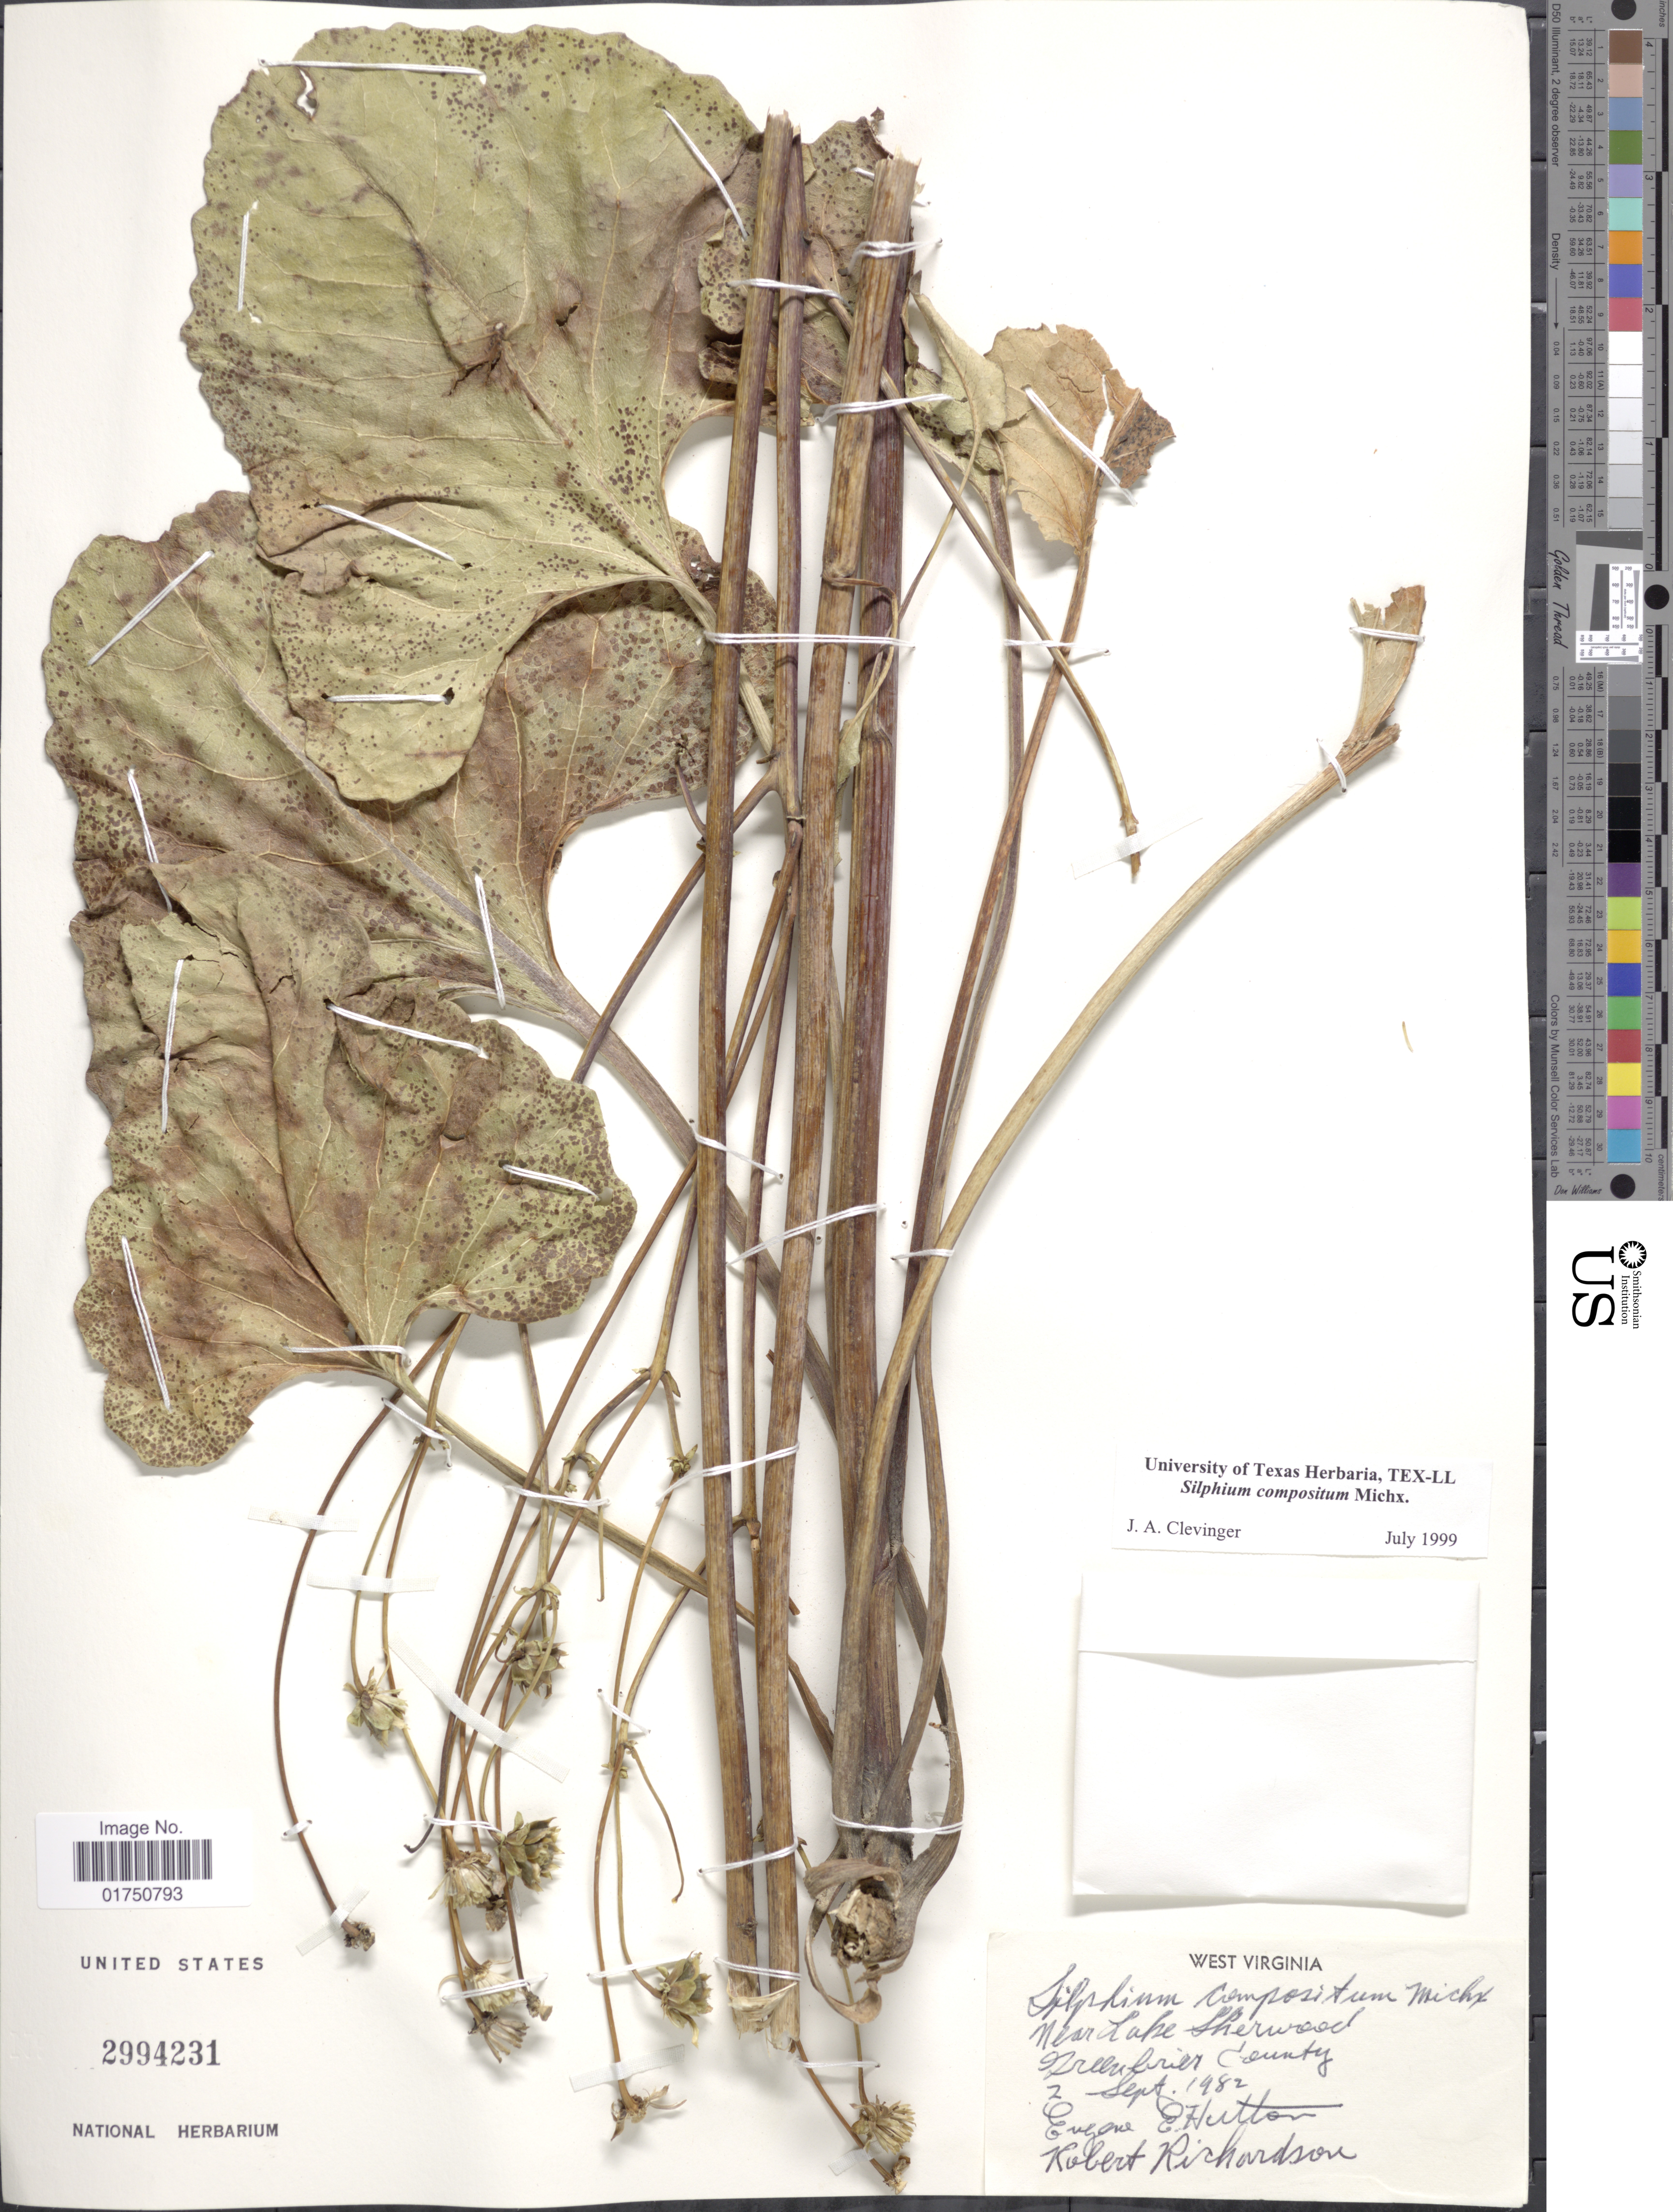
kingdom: Plantae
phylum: Tracheophyta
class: Magnoliopsida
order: Asterales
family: Asteraceae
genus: Silphium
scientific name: Silphium compositum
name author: Michx.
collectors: E. Hutton & R. Richardson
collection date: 1982-09-02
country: United States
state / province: West Virginia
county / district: Greenbrier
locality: Near Lake Sherwood.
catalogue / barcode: US 2994231